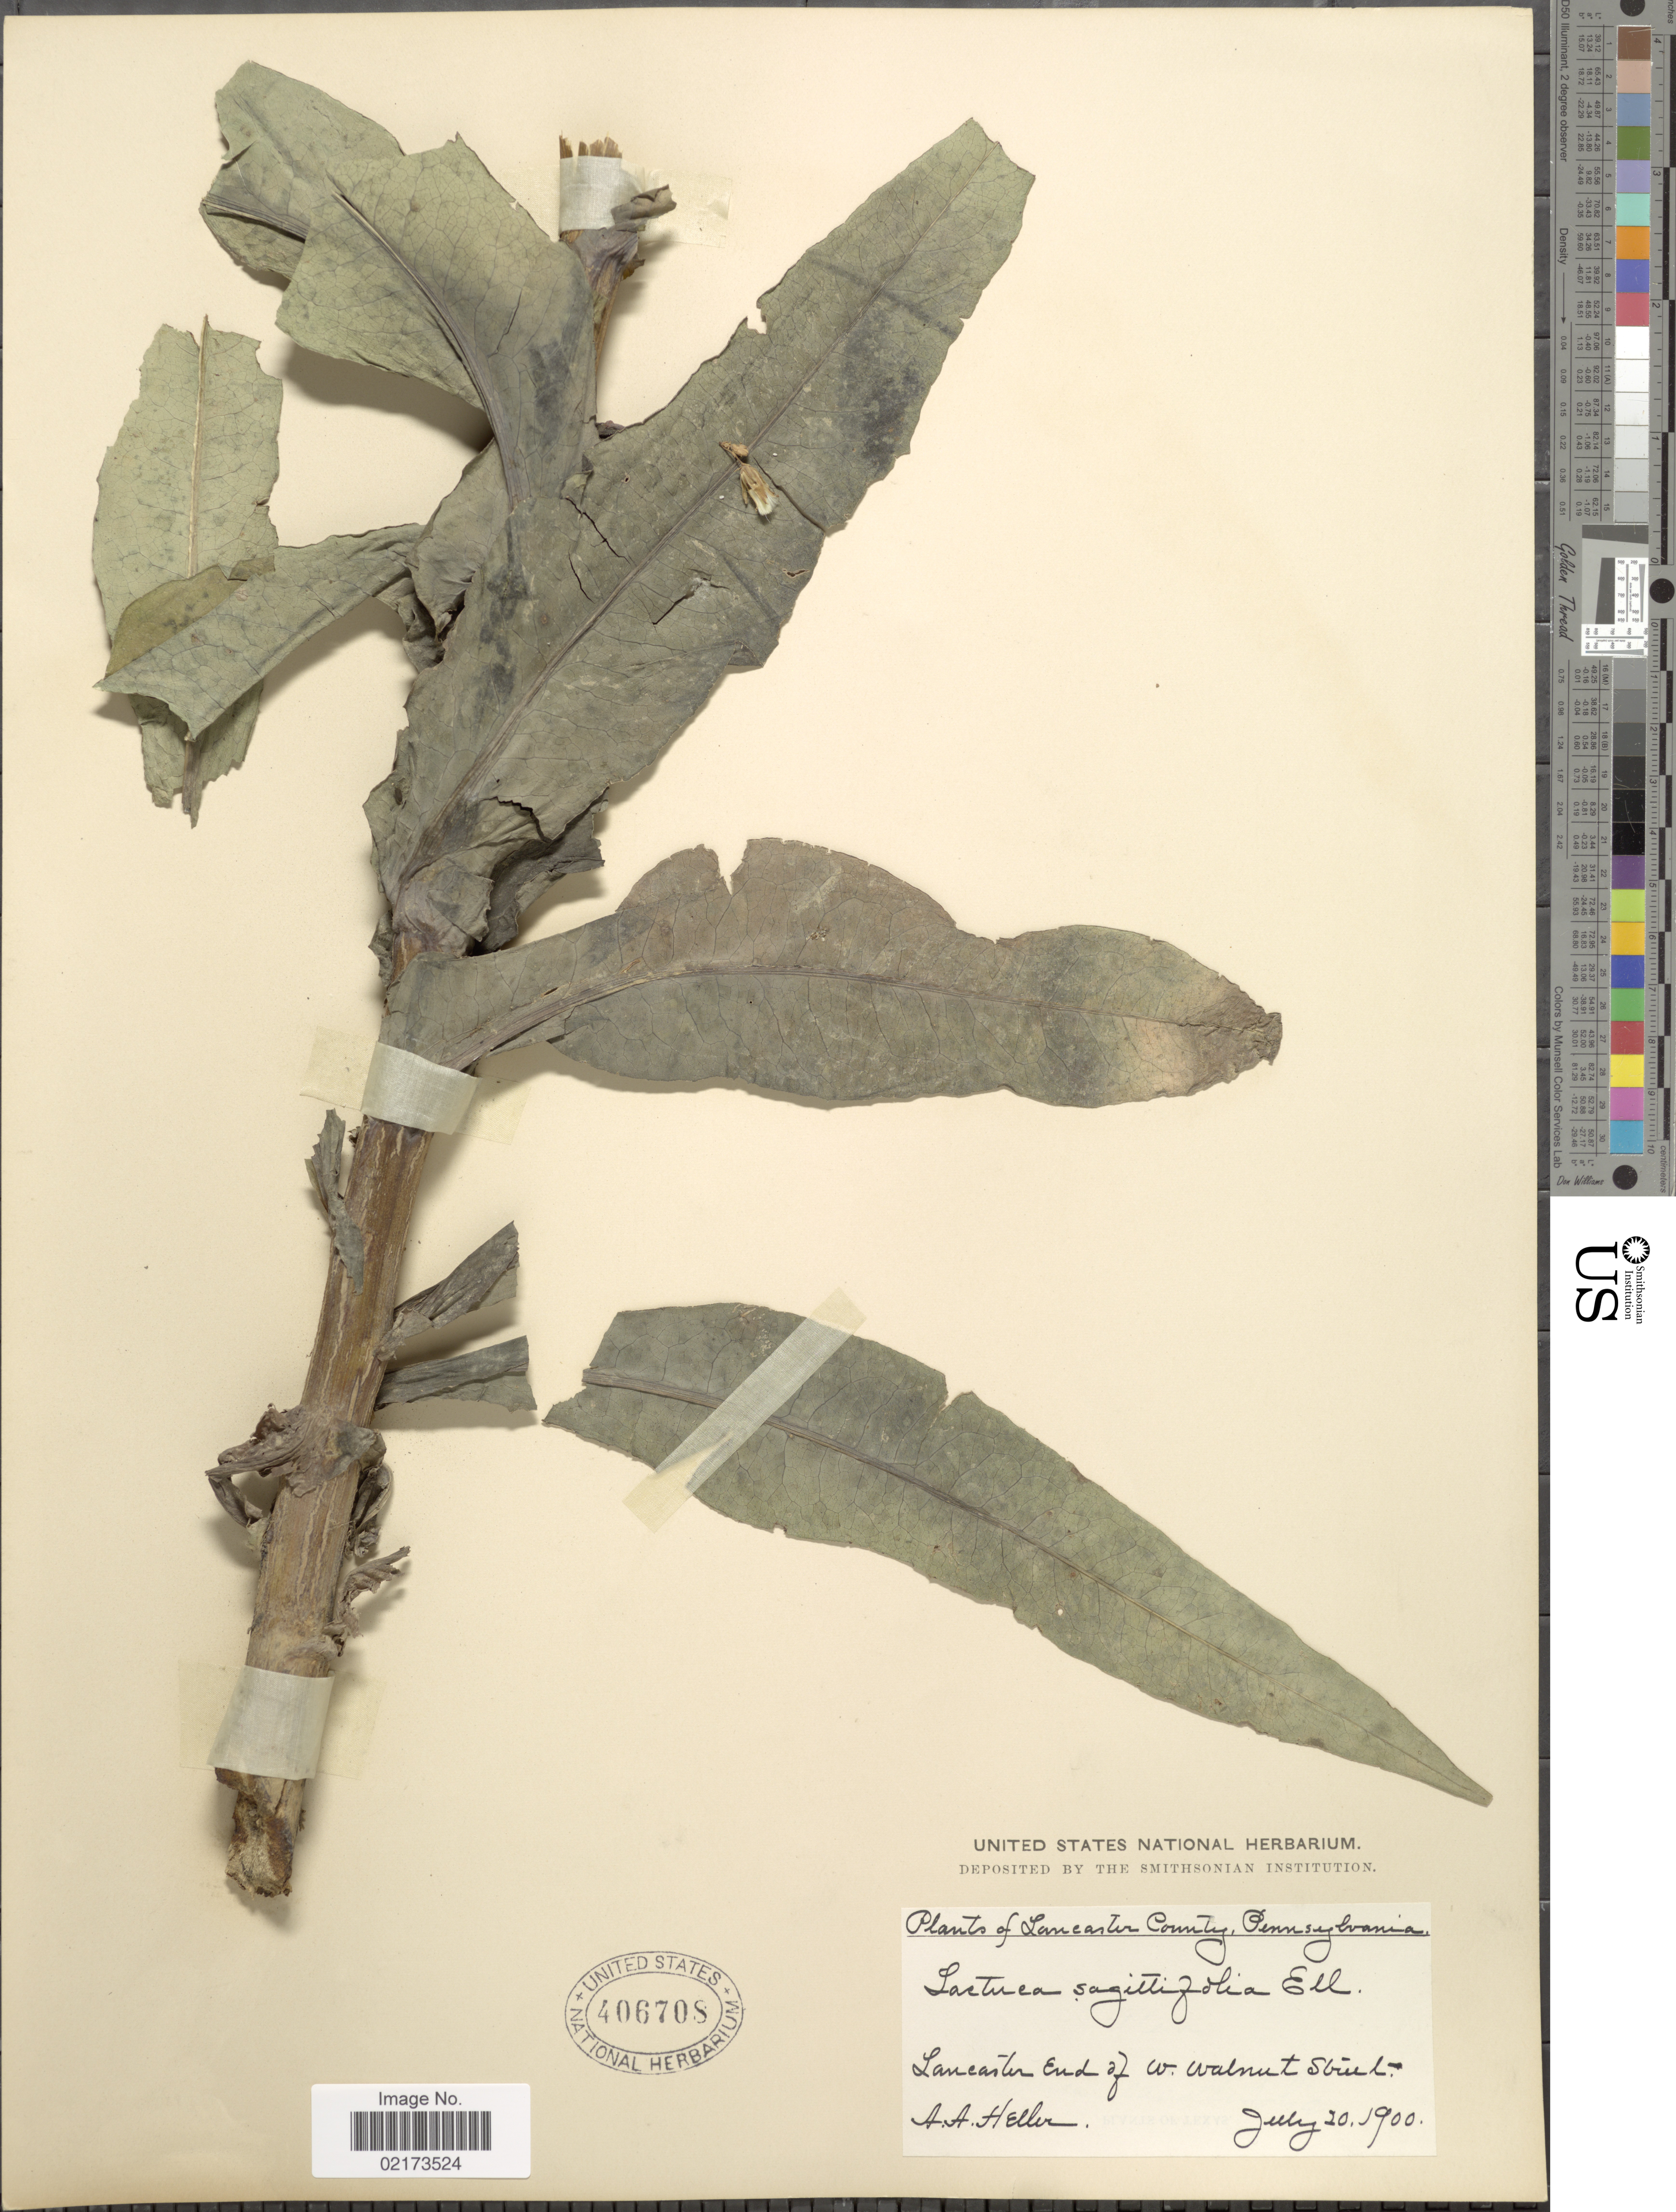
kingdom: Plantae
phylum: Tracheophyta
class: Magnoliopsida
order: Asterales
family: Asteraceae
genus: Lactuca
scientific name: Lactuca canadensis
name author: L.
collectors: A. A. Heller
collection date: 1900-07-20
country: United States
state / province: Pennsylvania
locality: Lancaster County, Lancaster, end of W. Walnut Street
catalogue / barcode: US 406708